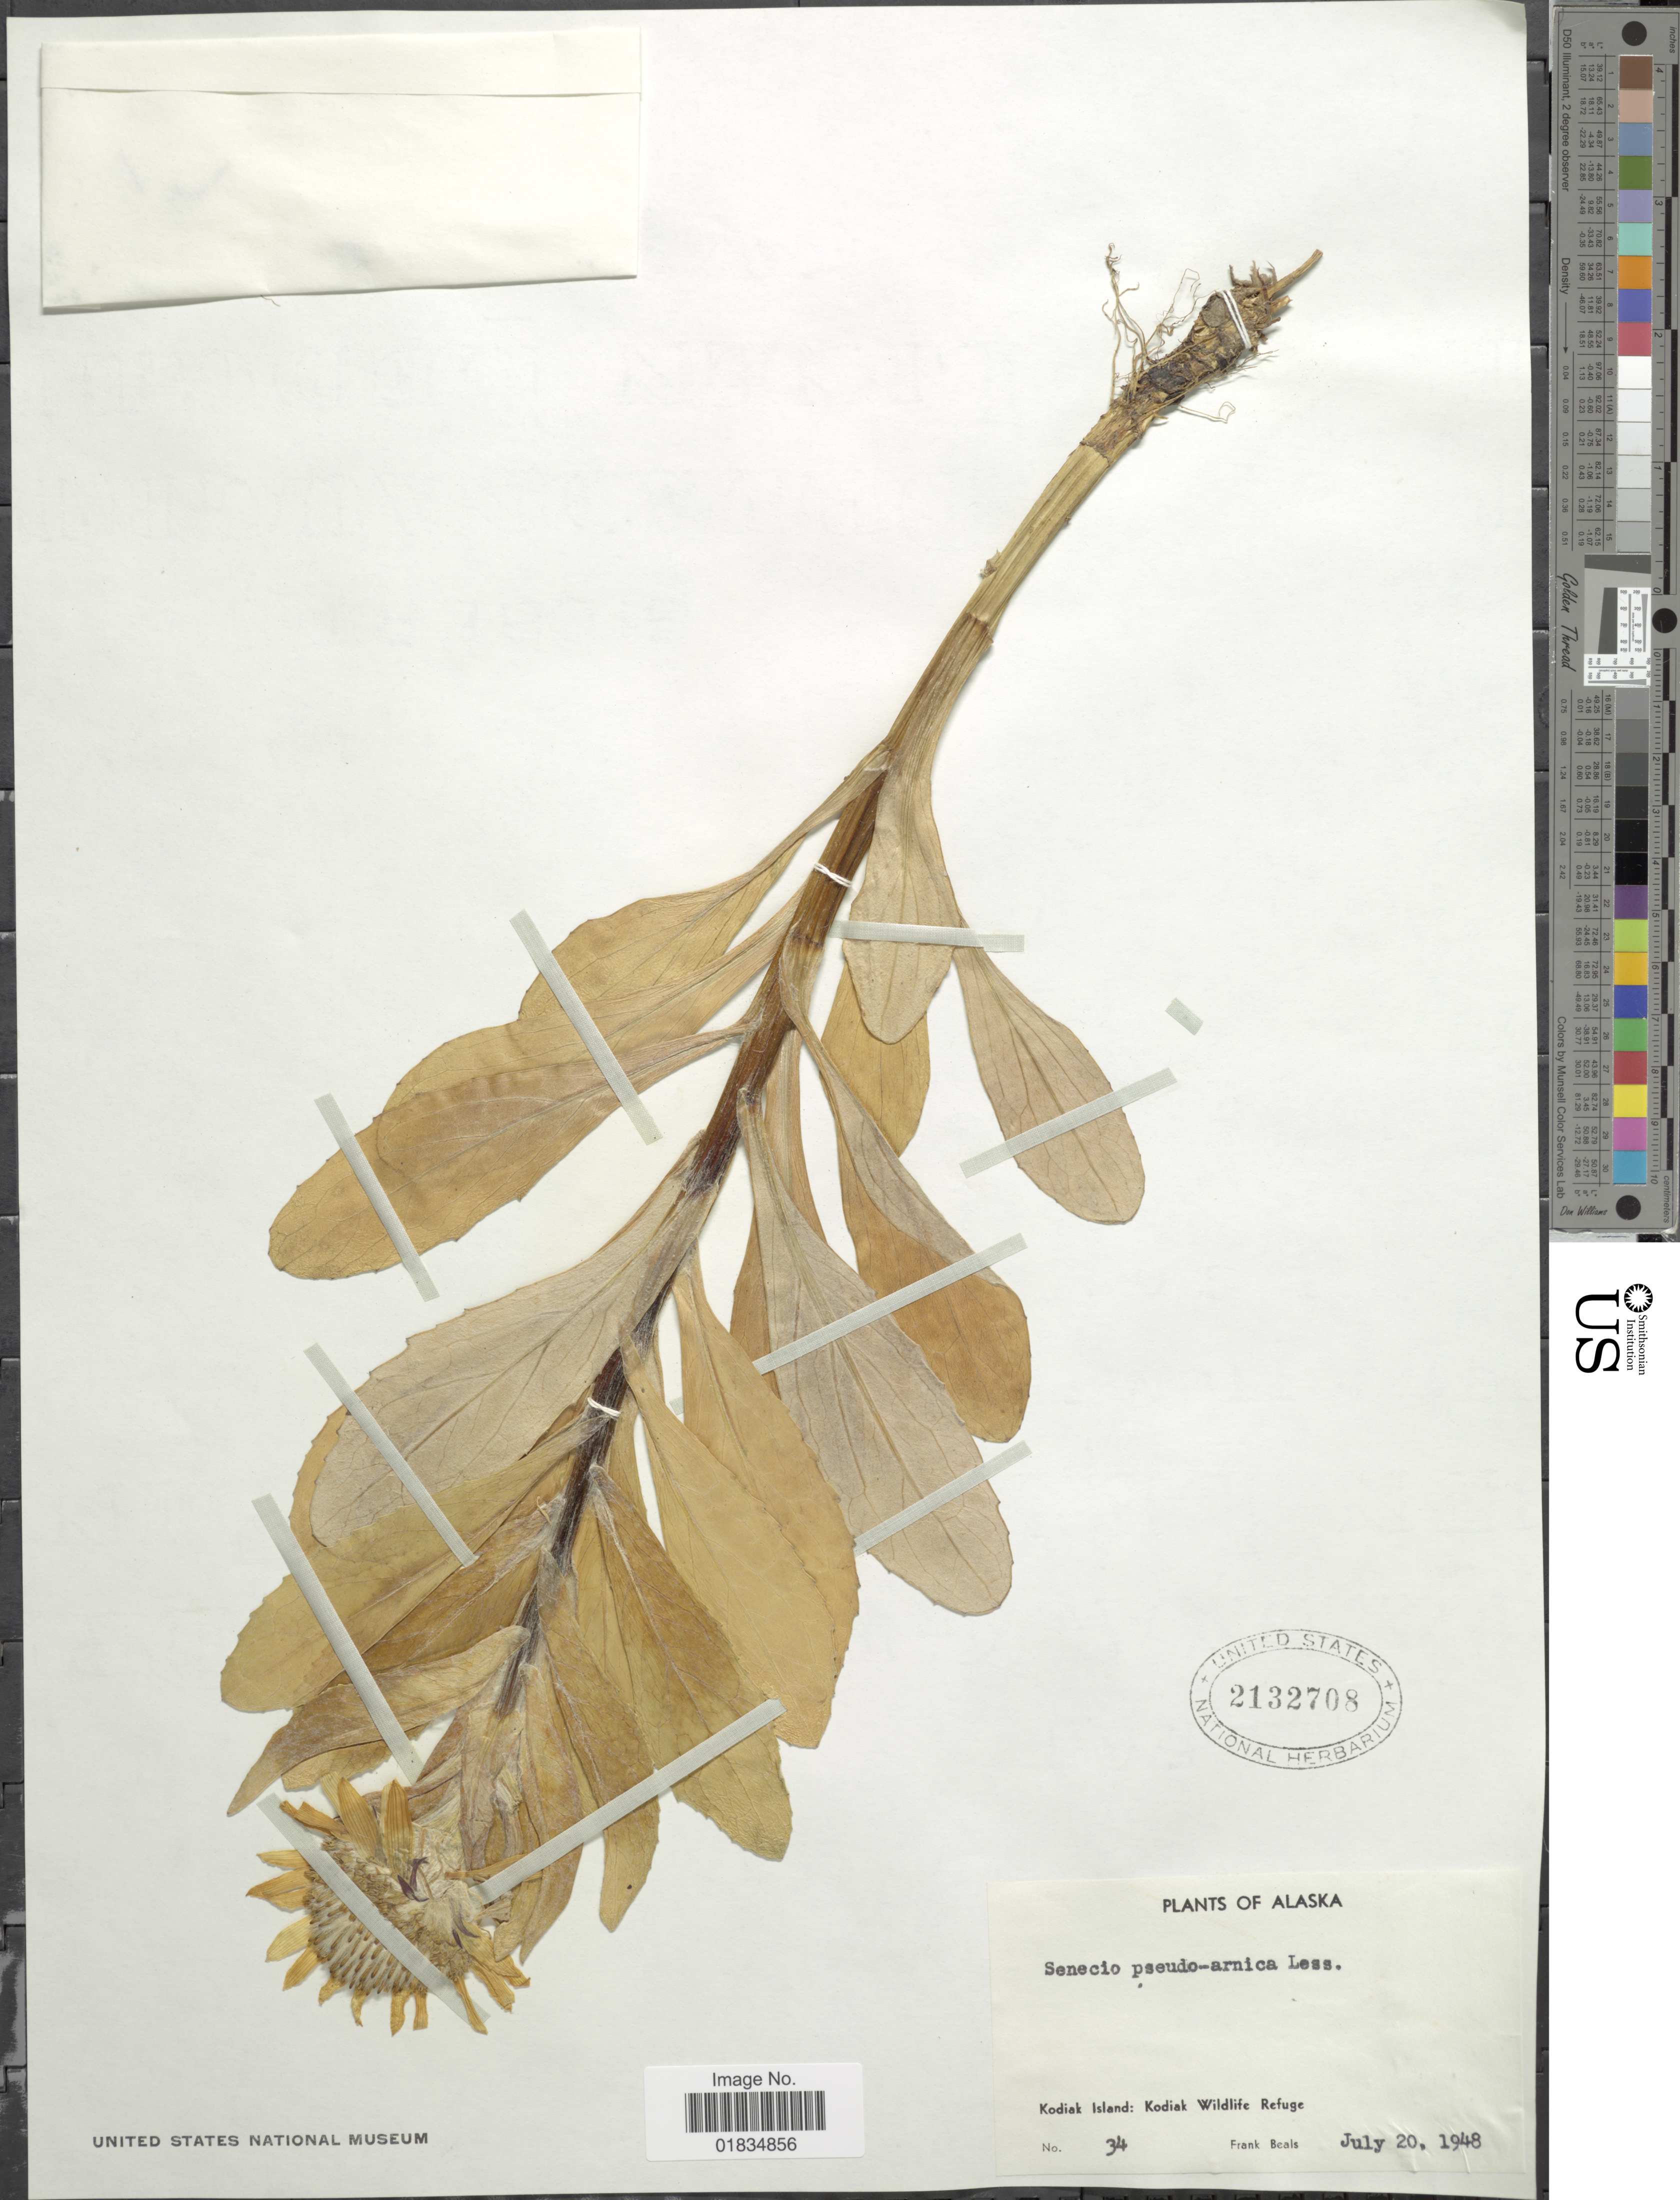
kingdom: Plantae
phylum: Tracheophyta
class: Magnoliopsida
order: Asterales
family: Asteraceae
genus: Senecio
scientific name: Senecio pseudo-elegans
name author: Less.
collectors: F. Beals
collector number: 34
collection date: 1948-07-20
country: United States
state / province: Alaska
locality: Kodiak Island: kodiak Wildlife Refuge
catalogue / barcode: US 2132708